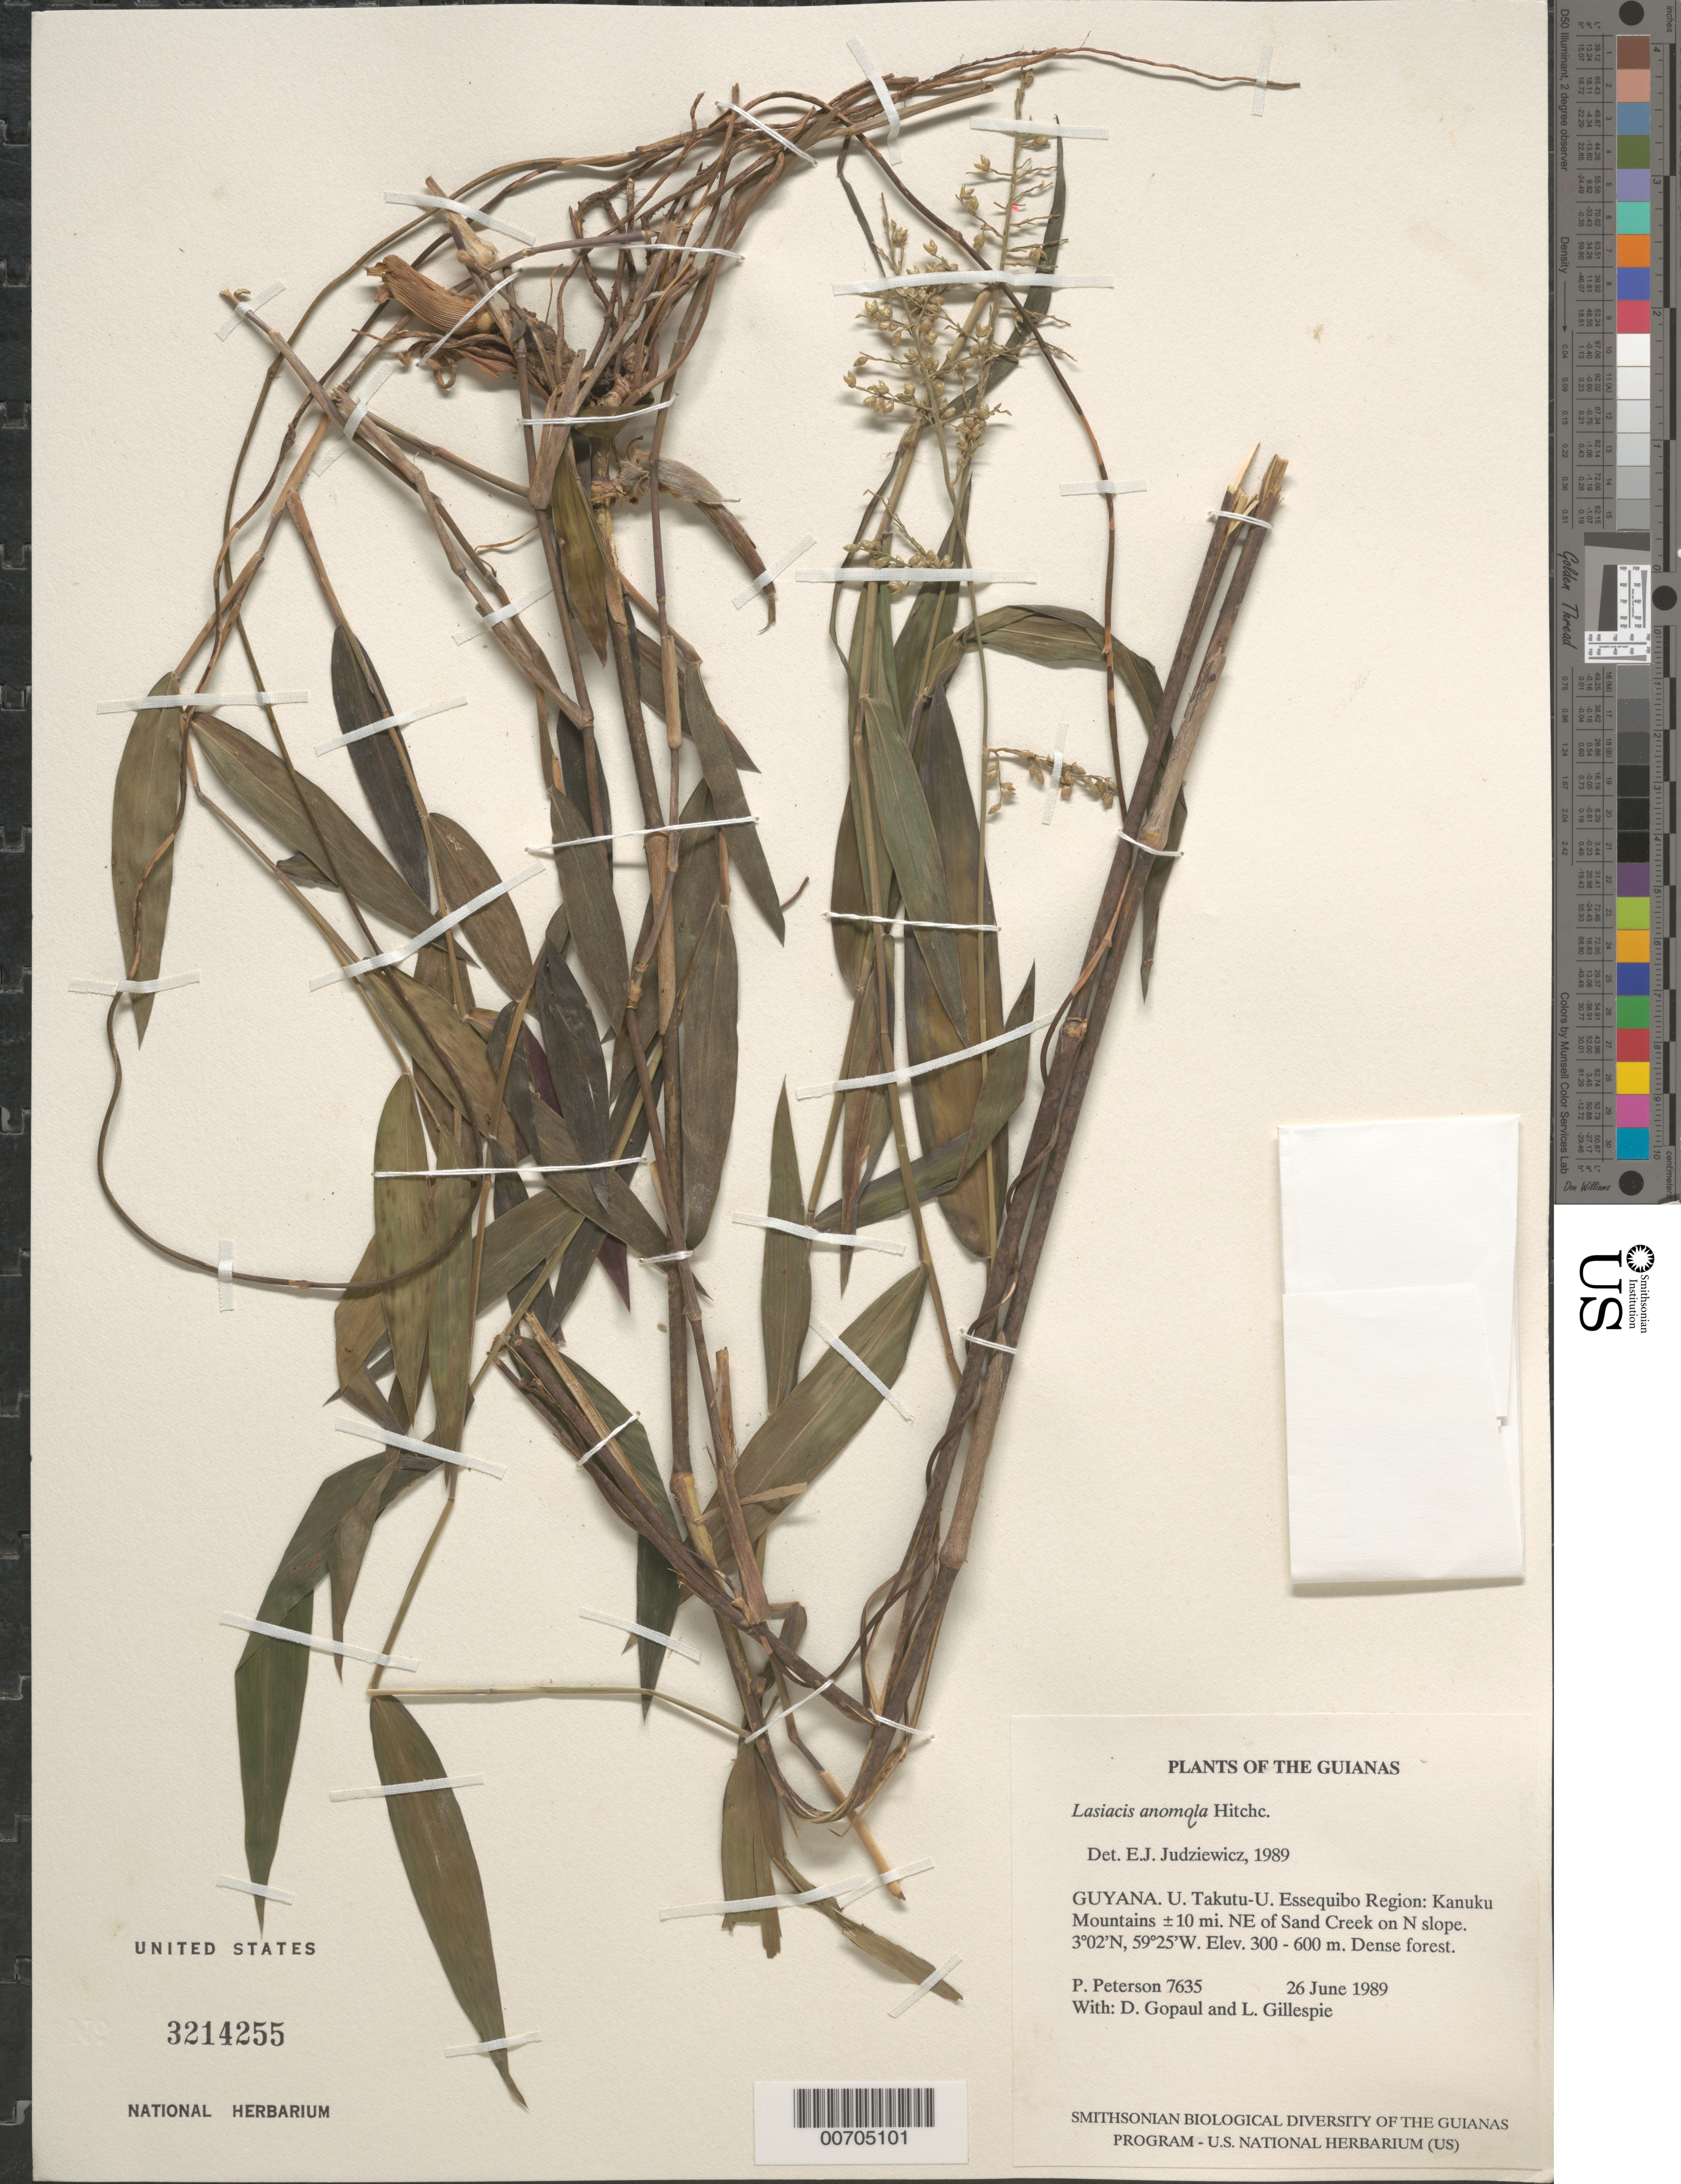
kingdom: Plantae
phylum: Tracheophyta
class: Liliopsida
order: Poales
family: Poaceae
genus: Lasiacis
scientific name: Lasiacis anomala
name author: Hitchc.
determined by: Judziewicz, E. J.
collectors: P. M. Peterson, D. Gopaul & L. J. Gillespie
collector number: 7635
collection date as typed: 26 June 1989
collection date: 1989-06-26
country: Guyana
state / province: U. Takutu-U. Essequibo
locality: Kanuku Mountains ±10 mi. NE of Sand Creek on N slope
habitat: Dense forest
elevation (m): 300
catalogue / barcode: US 3214255